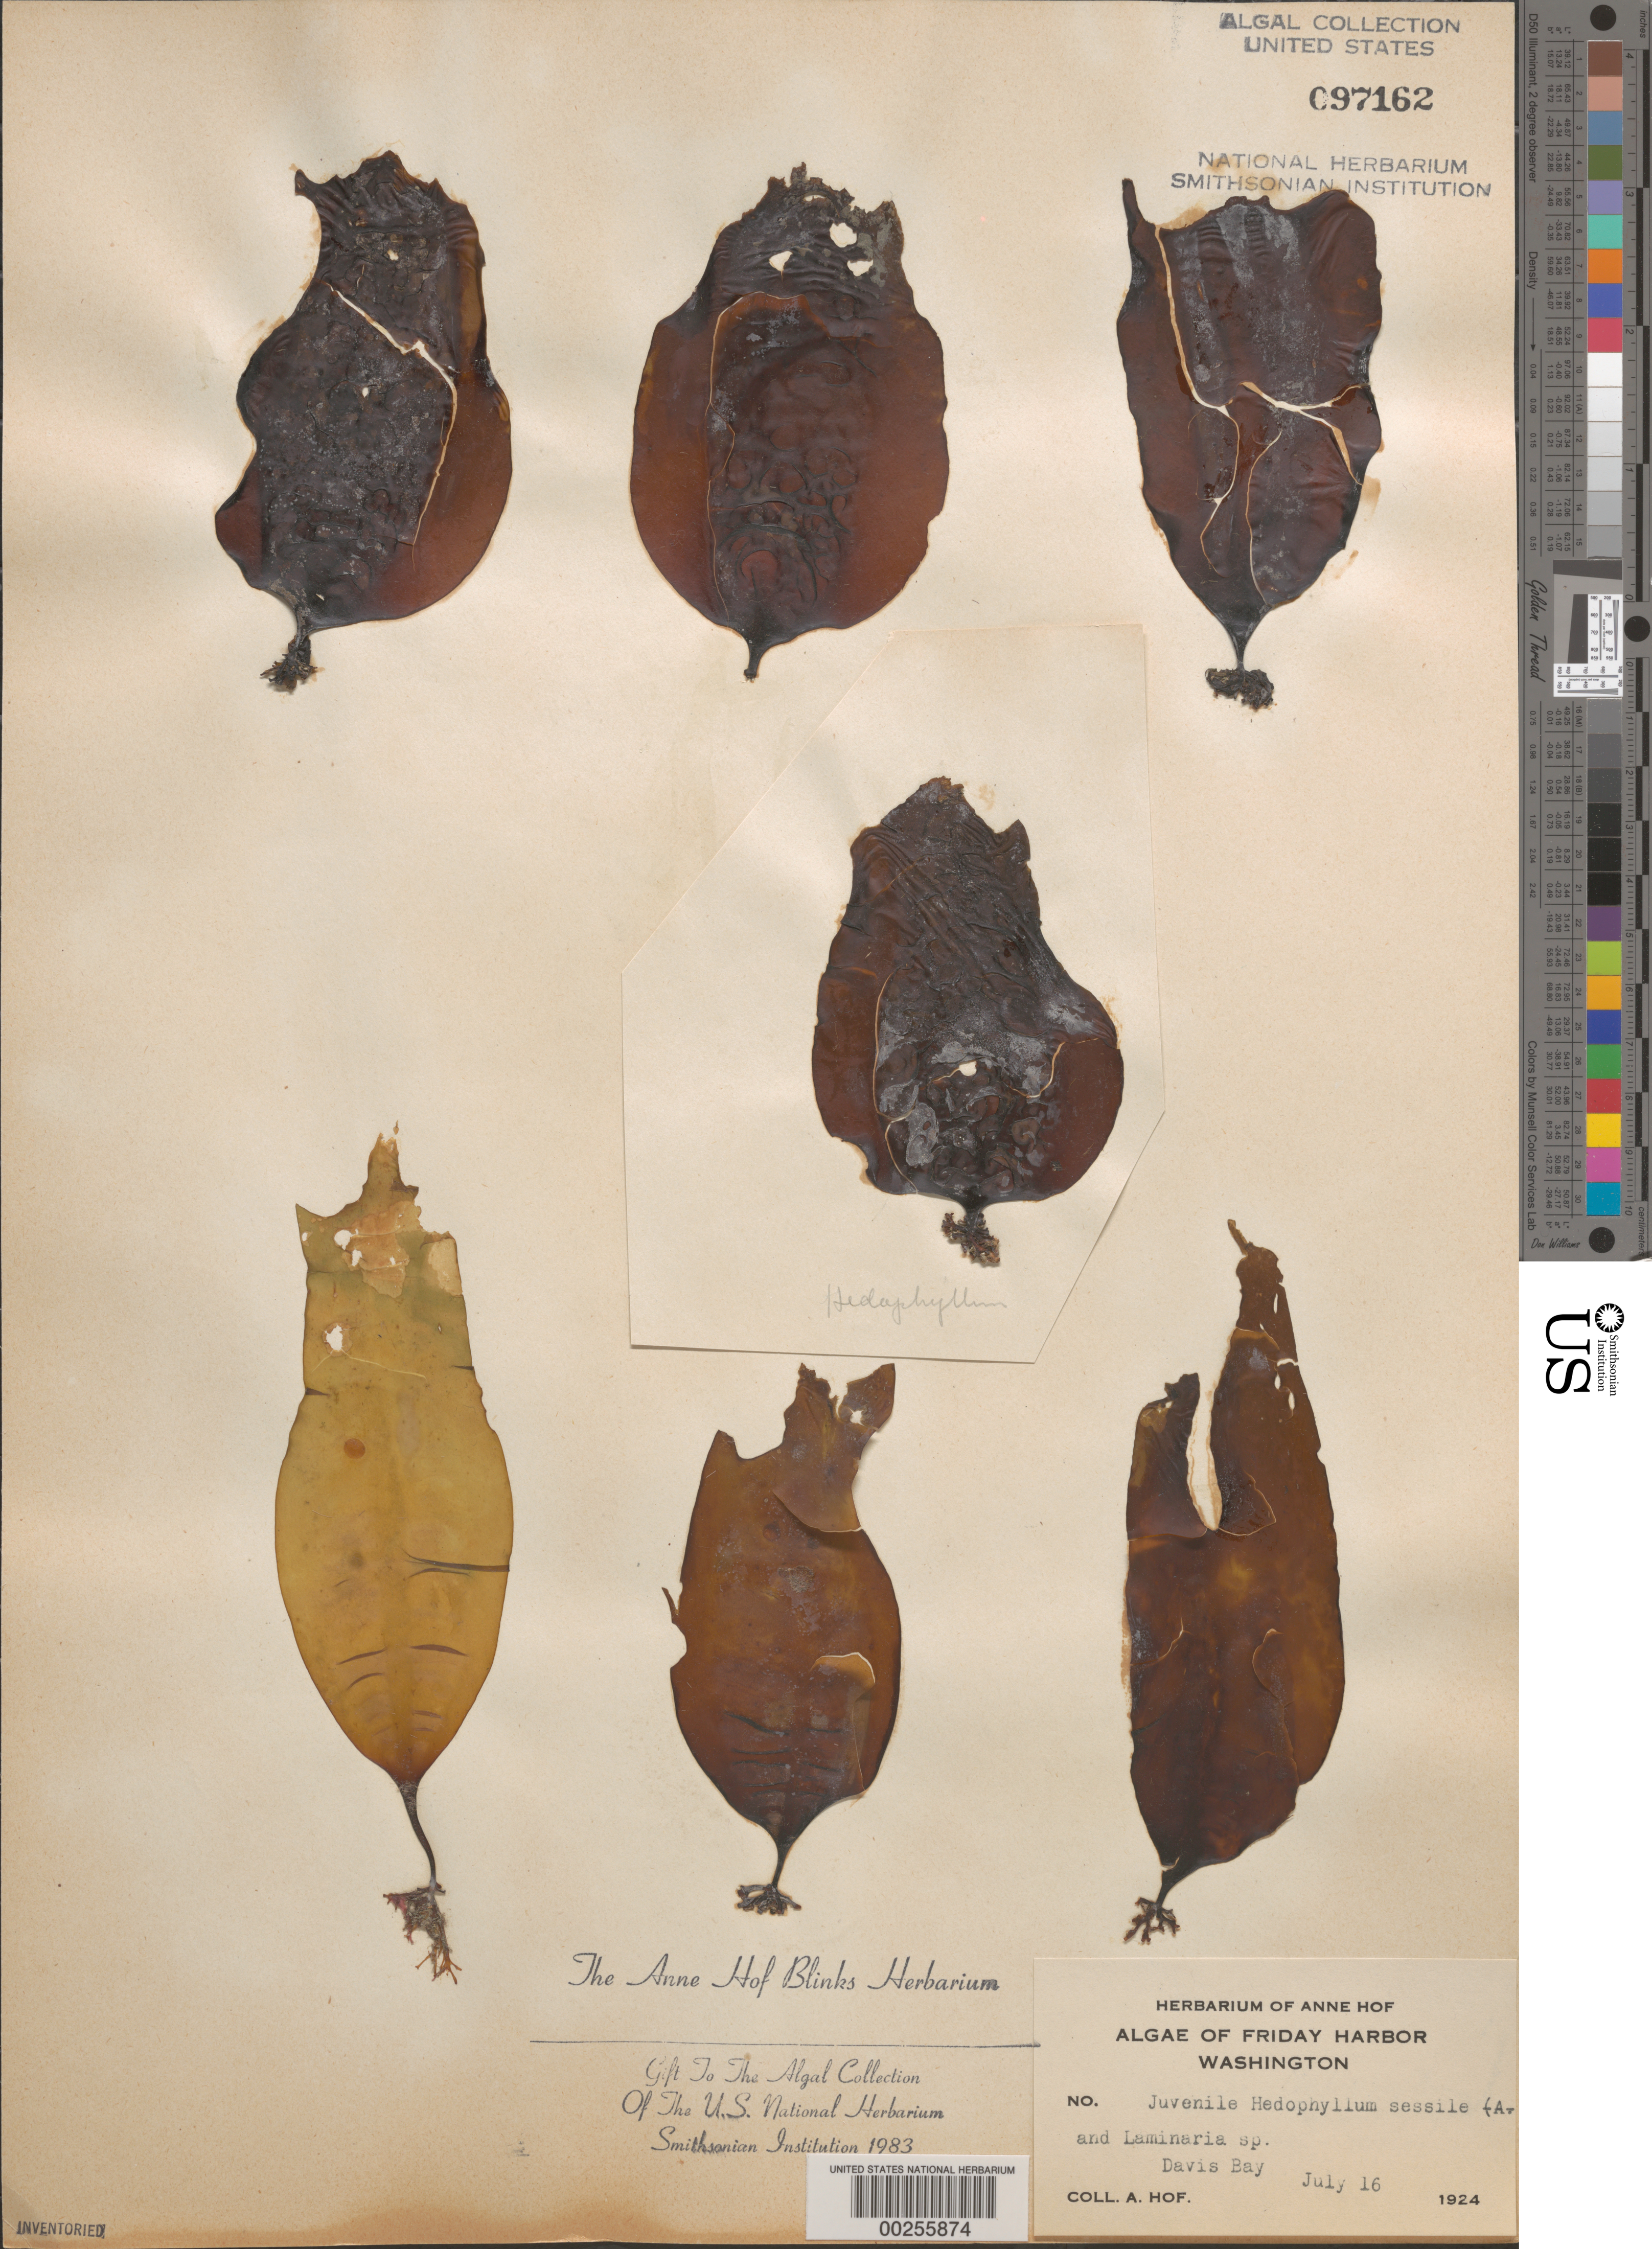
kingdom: Chromista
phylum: Ochrophyta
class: Phaeophyceae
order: Laminariales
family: Laminariaceae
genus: Hedophyllum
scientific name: Hedophyllum sessile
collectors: A. Blinks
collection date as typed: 16 Jul 1924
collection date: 1924-07-16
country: United States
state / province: Washington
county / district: San Juan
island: San Juan Island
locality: Davis Bay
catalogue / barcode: US 97162